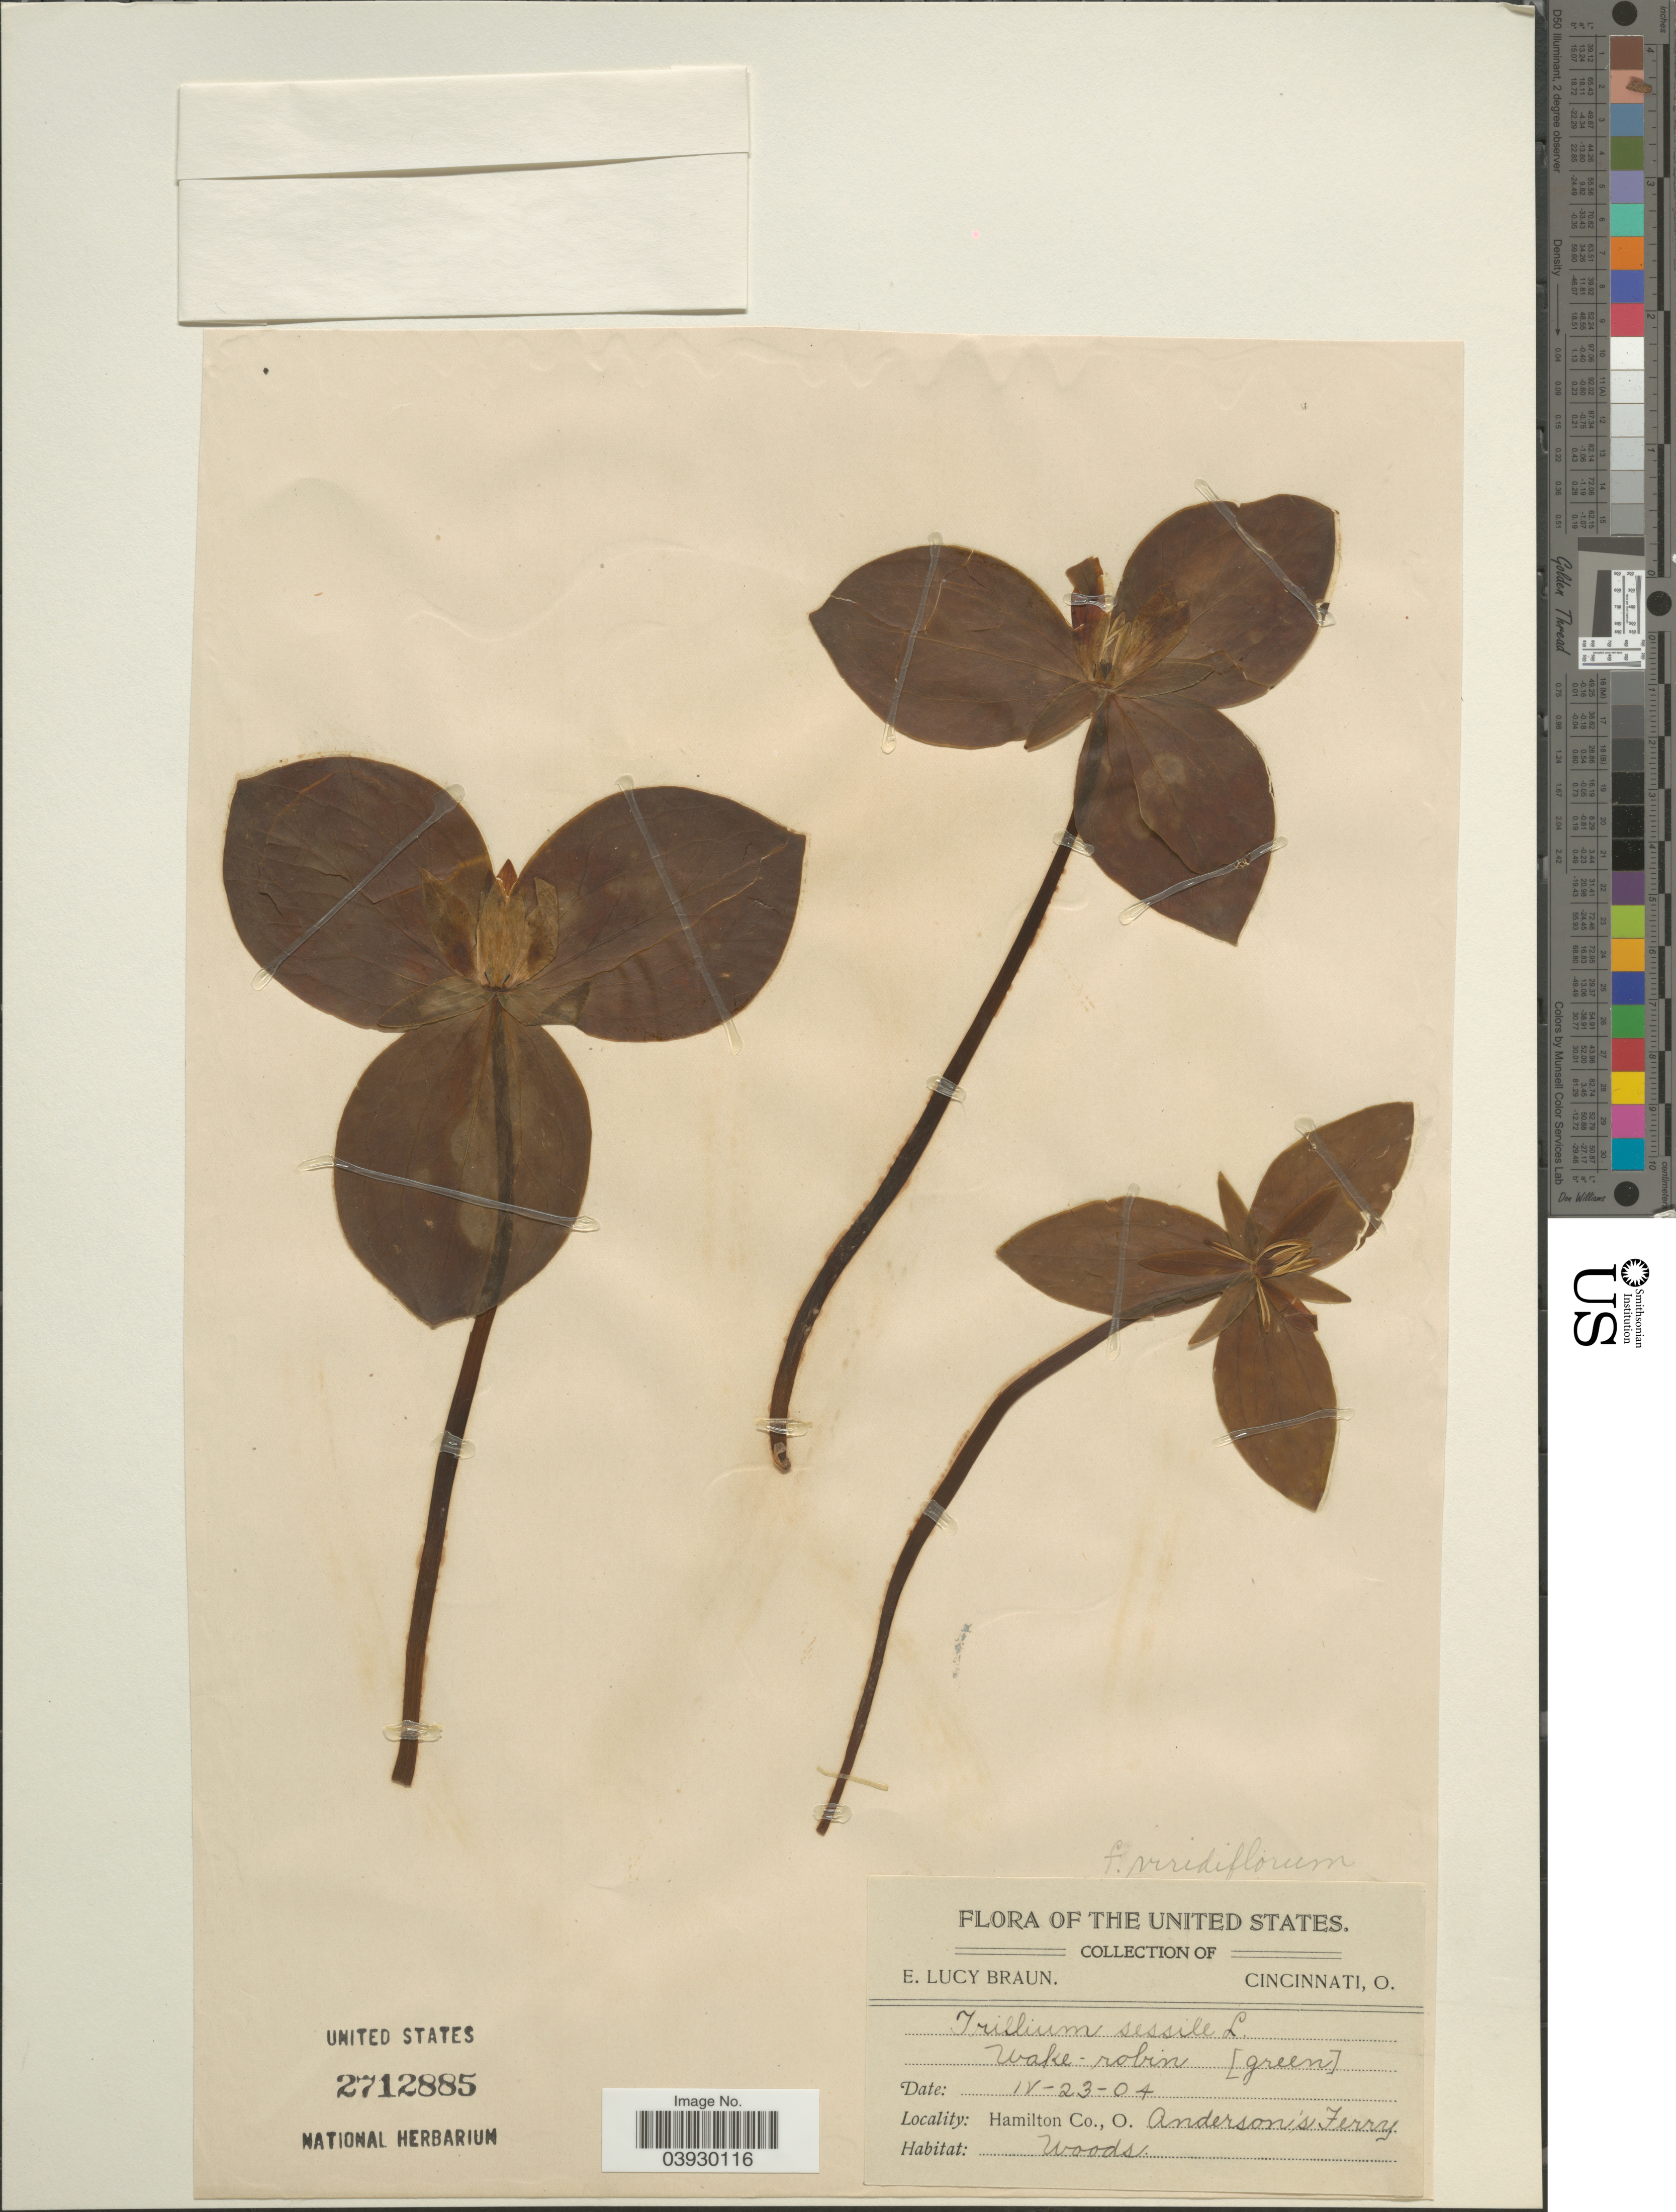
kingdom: Plantae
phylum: Tracheophyta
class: Liliopsida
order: Liliales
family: Melanthiaceae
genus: Trillium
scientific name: Trillium sessile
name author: L.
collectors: E. L. Braun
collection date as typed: Transcribed d/m/y: 23/4/4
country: United States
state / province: Ohio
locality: Hamilton Co. Anderson's Ferry.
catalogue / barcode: US 2712885